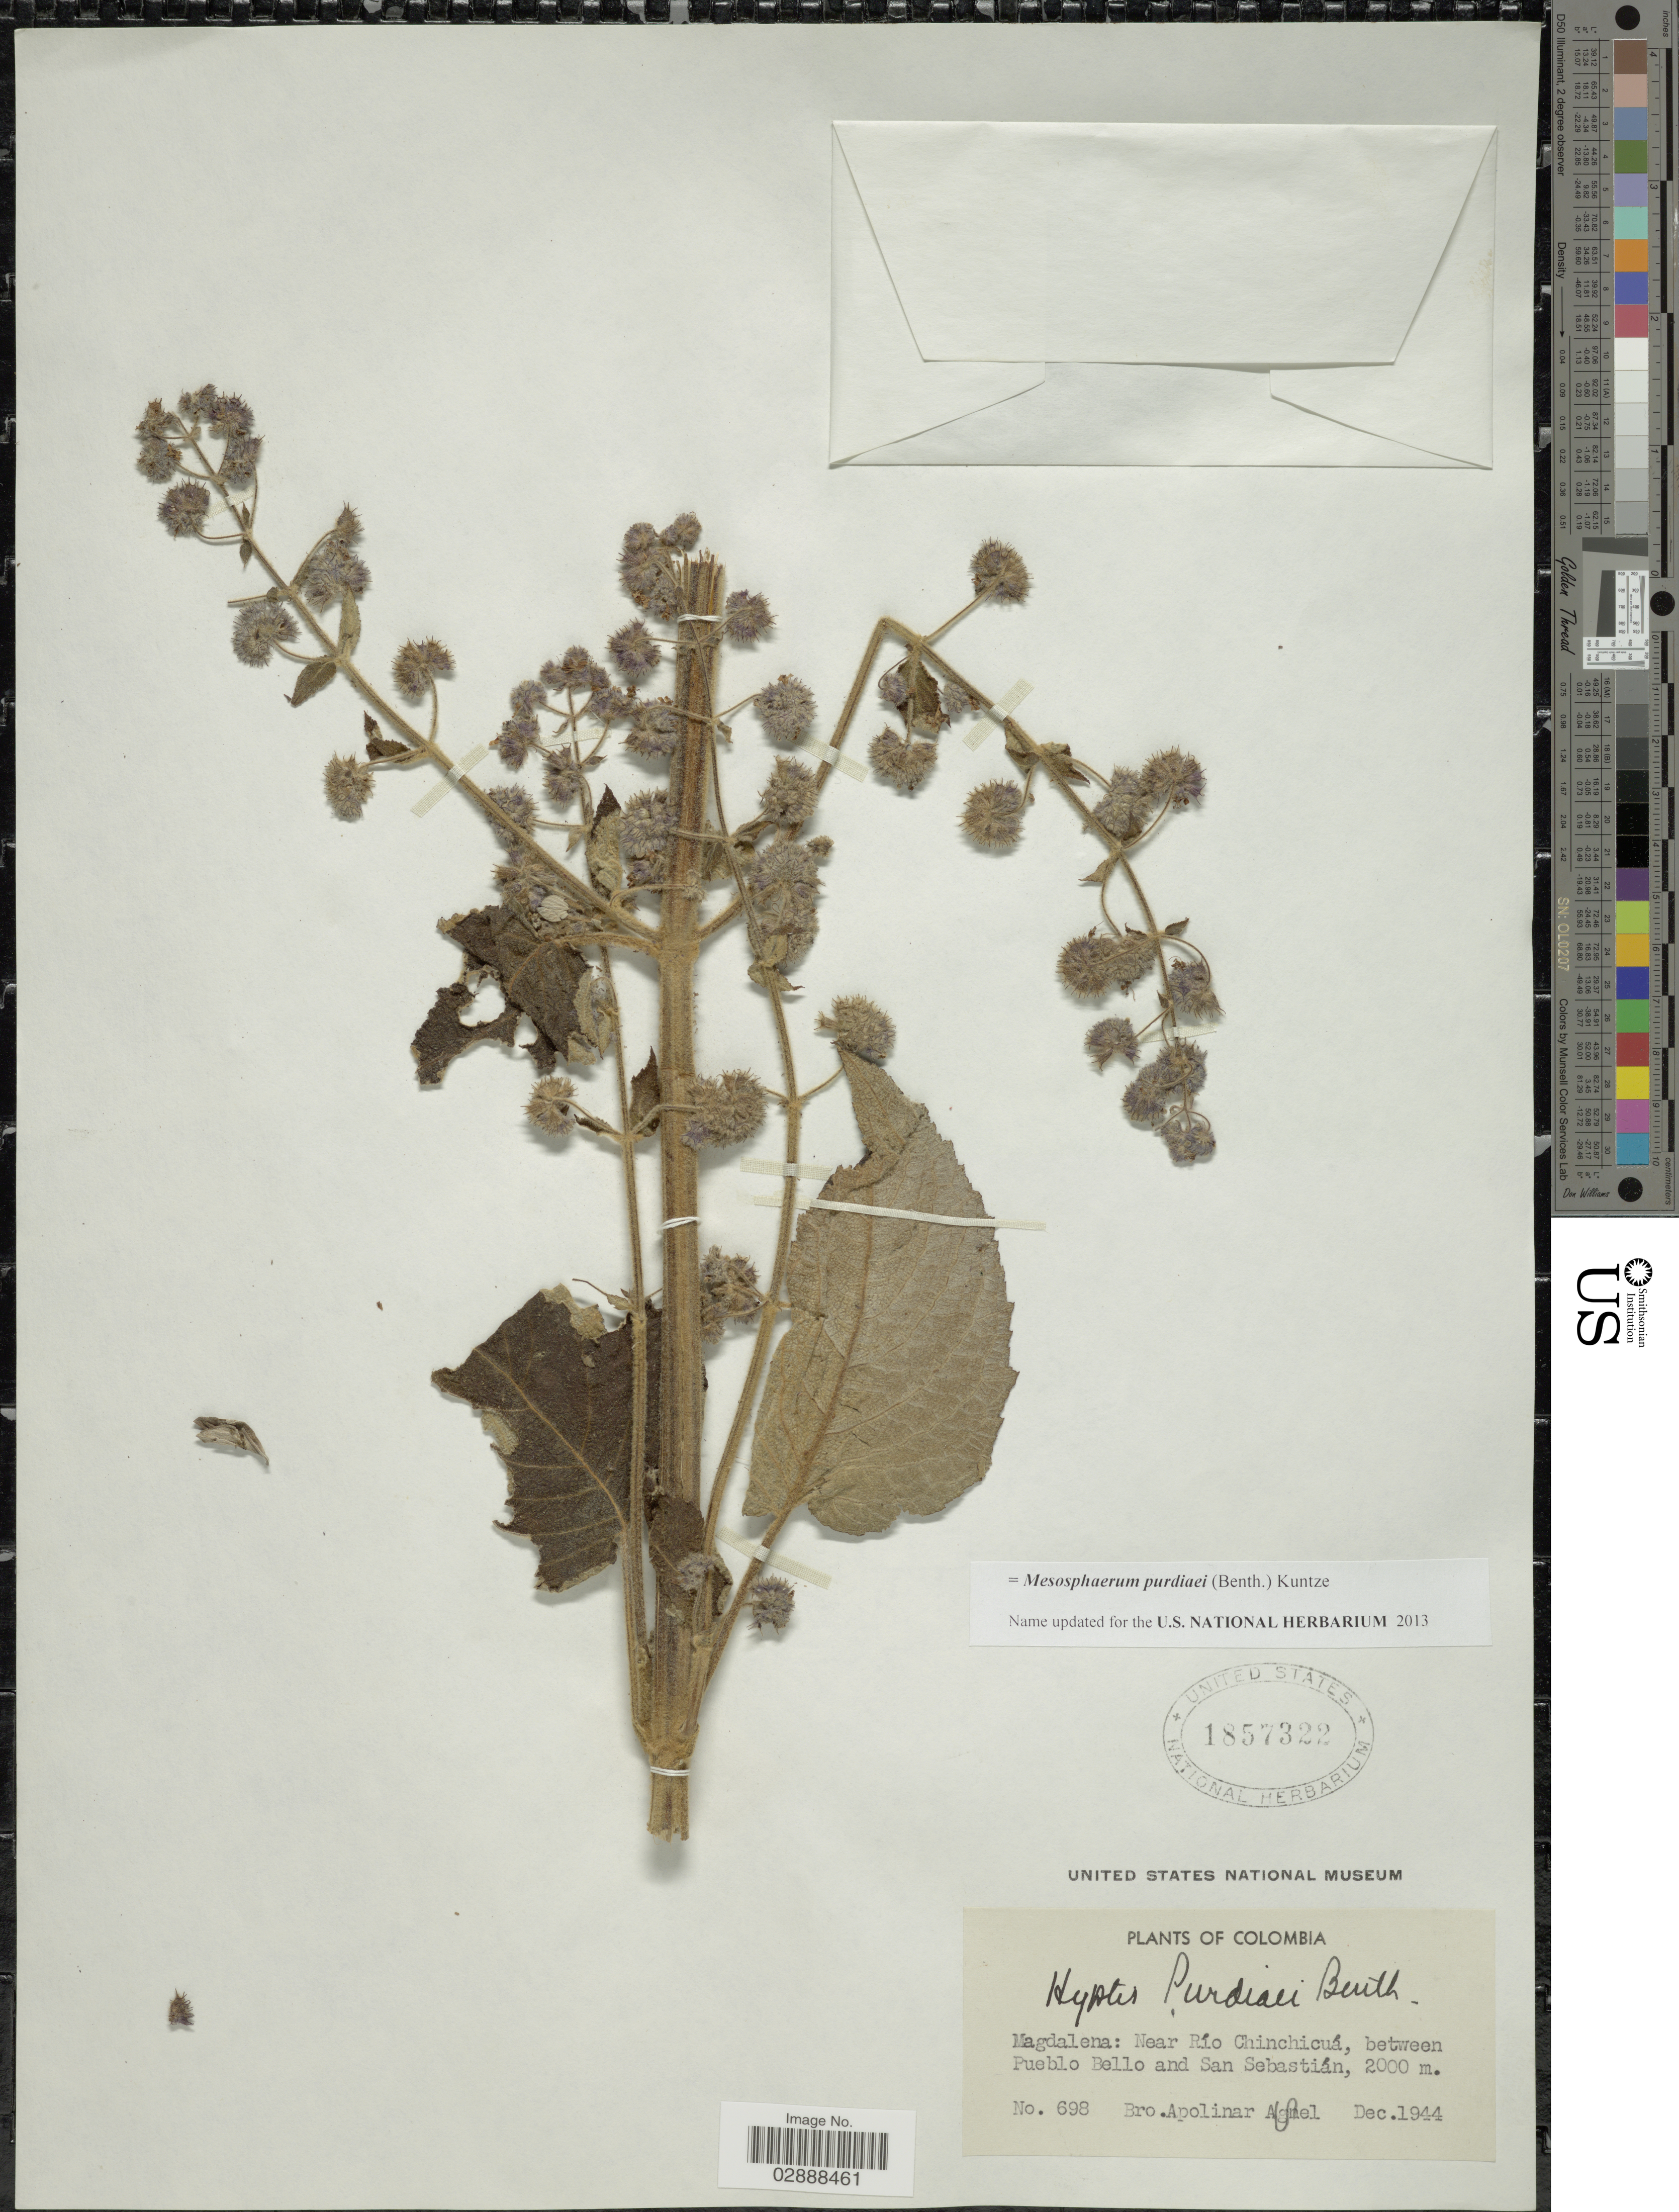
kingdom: Plantae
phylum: Tracheophyta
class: Magnoliopsida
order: Lamiales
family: Lamiaceae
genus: Mesosphaerum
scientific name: Mesosphaerum purdiei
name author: (Benth.) Kuntze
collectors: Bro. Apolinar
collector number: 698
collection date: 1944-12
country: Colombia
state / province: Magdalena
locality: Near Río Chinchicuá, between Pueblo Bello and San Sebastián.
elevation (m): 2000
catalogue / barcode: US 1857322